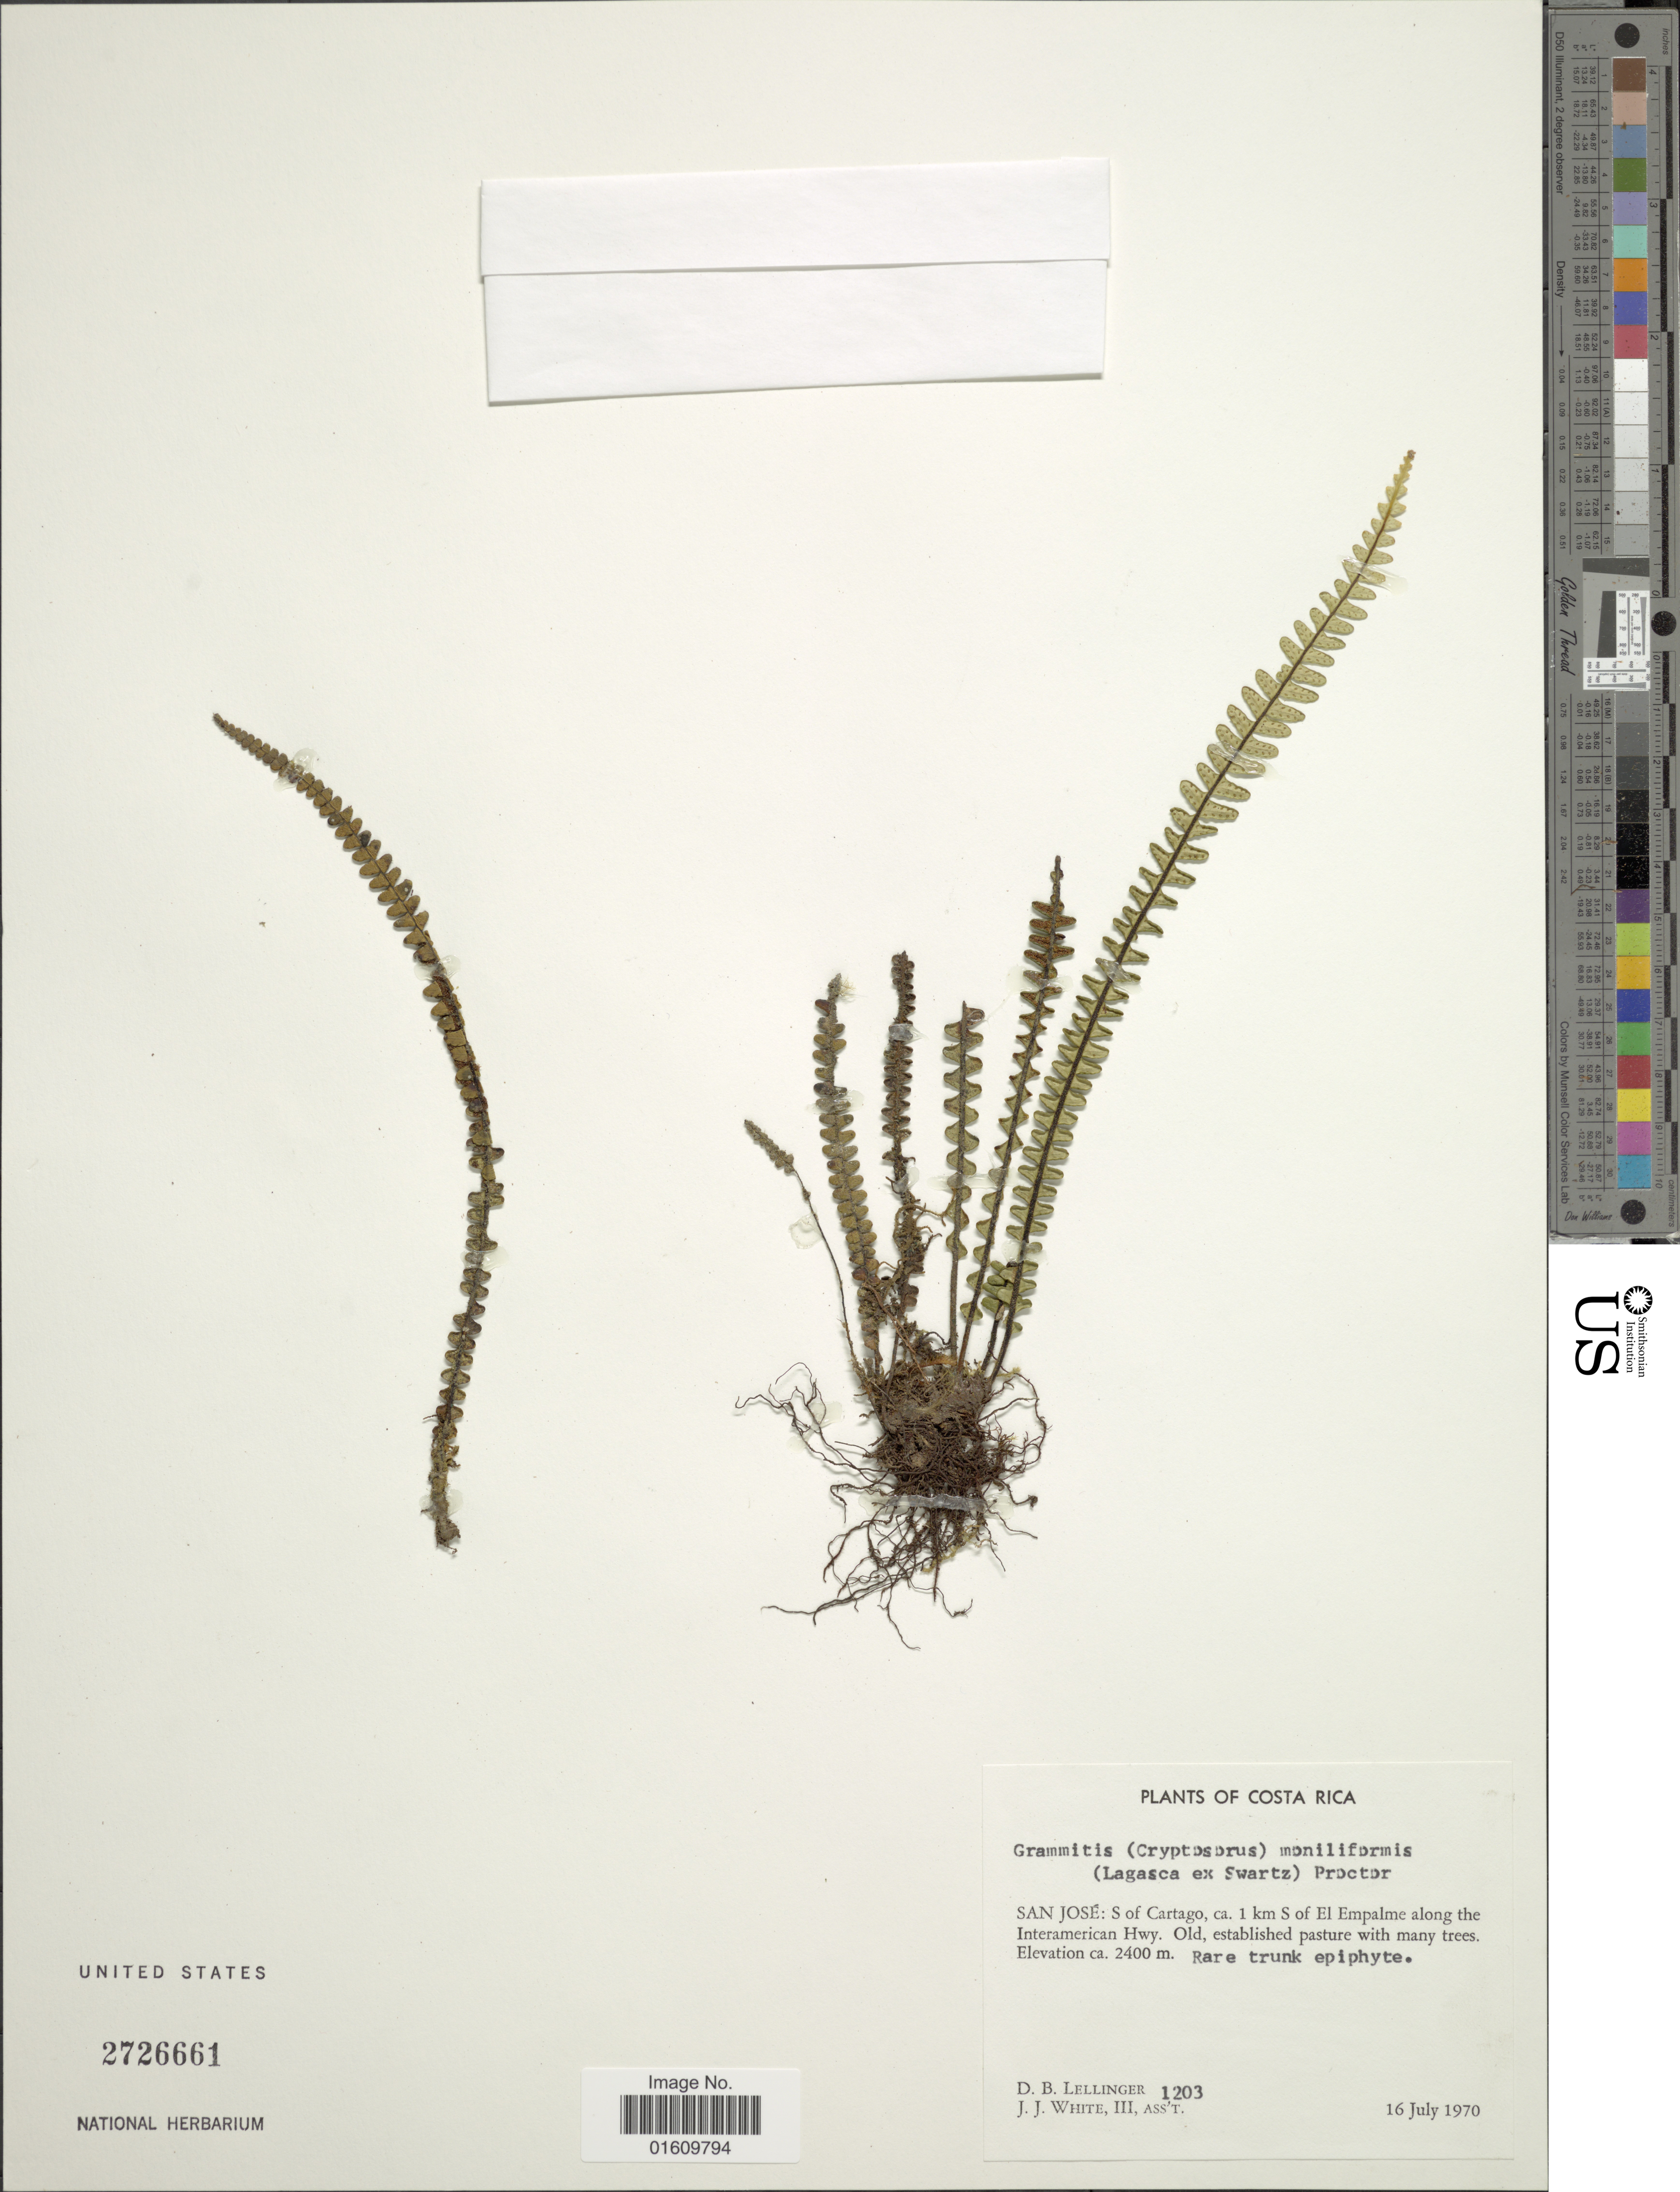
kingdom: Plantae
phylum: Tracheophyta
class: Polypodiopsida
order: Polypodiales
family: Polypodiaceae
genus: Melpomene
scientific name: Melpomene moniliformis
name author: (Lag. ex Sw.) A.R. Sm. & R.C. Moran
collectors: D. B. Lellinger & J. J. White III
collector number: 1203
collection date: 1970-07-16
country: Costa Rica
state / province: San José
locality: San Jose: S of Cartago, ca 1 km S of El Empalme along the Interamerican hwy, Old, established pasture wirth many trees.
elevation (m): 2400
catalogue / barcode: US 2726661